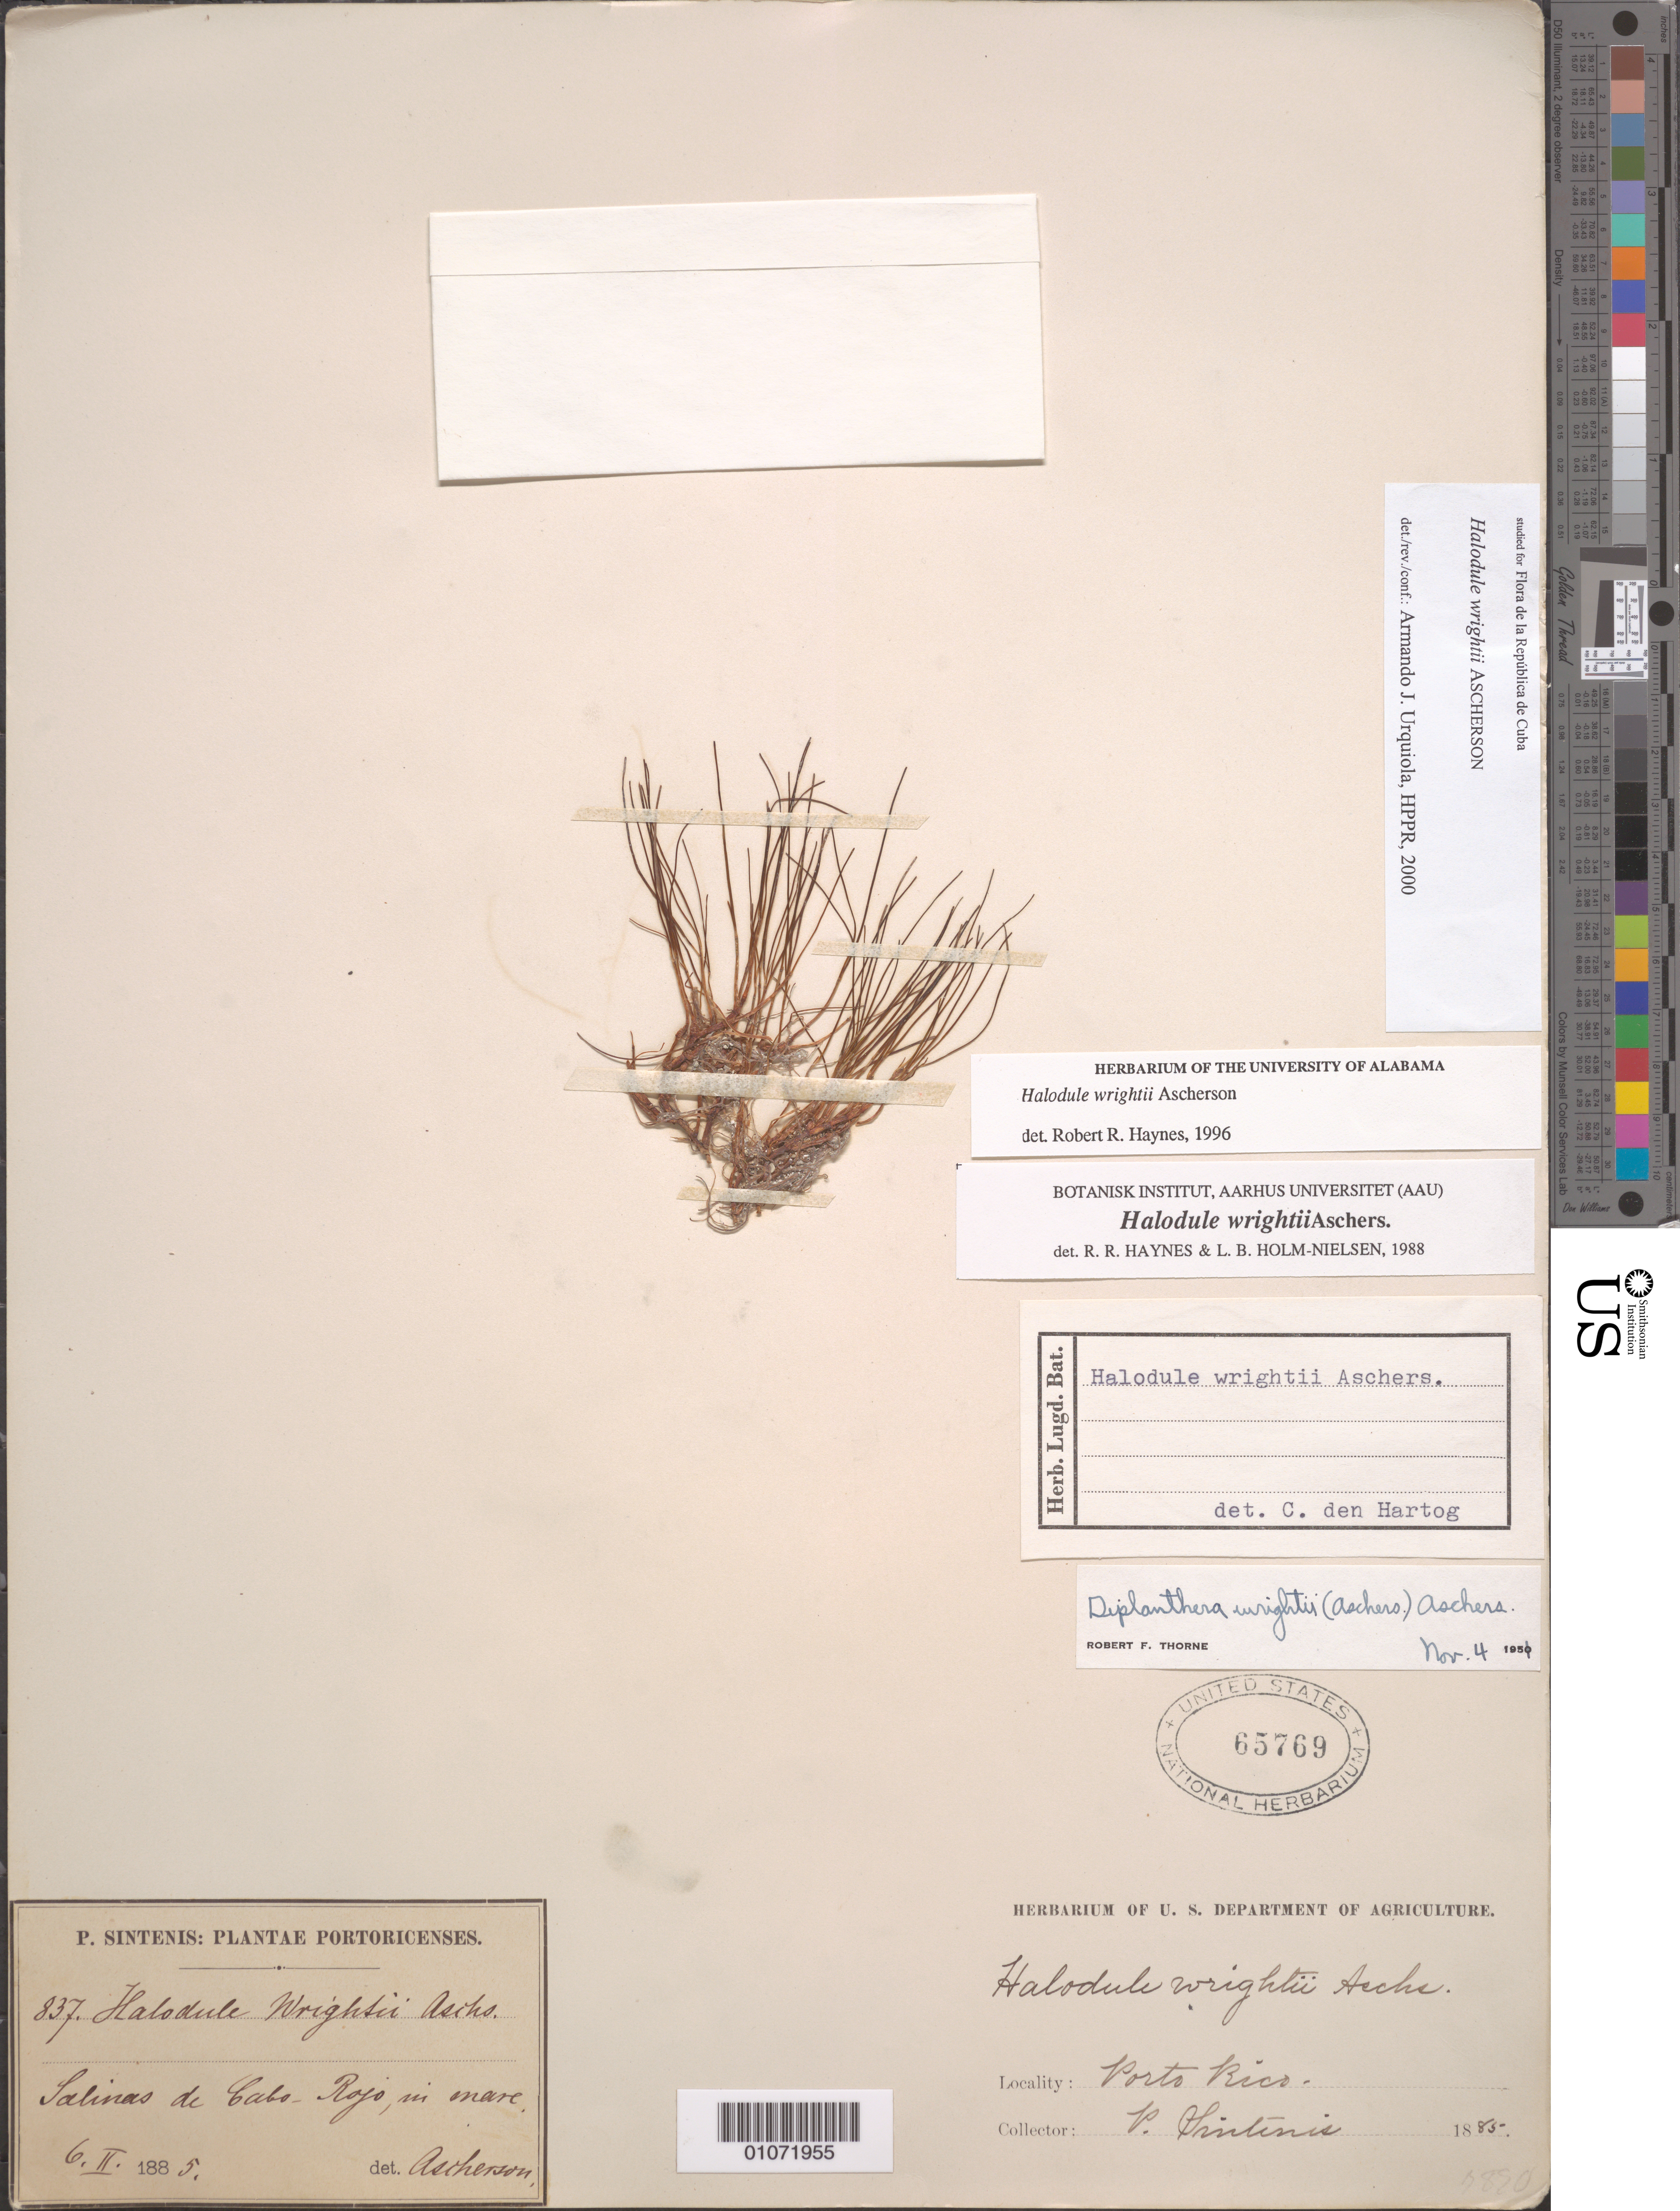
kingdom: Plantae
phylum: Tracheophyta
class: Liliopsida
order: Alismatales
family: Cymodoceaceae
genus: Halodule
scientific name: Halodule wrightii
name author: Asch.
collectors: P. Sintenis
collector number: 1885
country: Puerto Rico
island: Puerto Rico I.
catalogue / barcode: US 65769